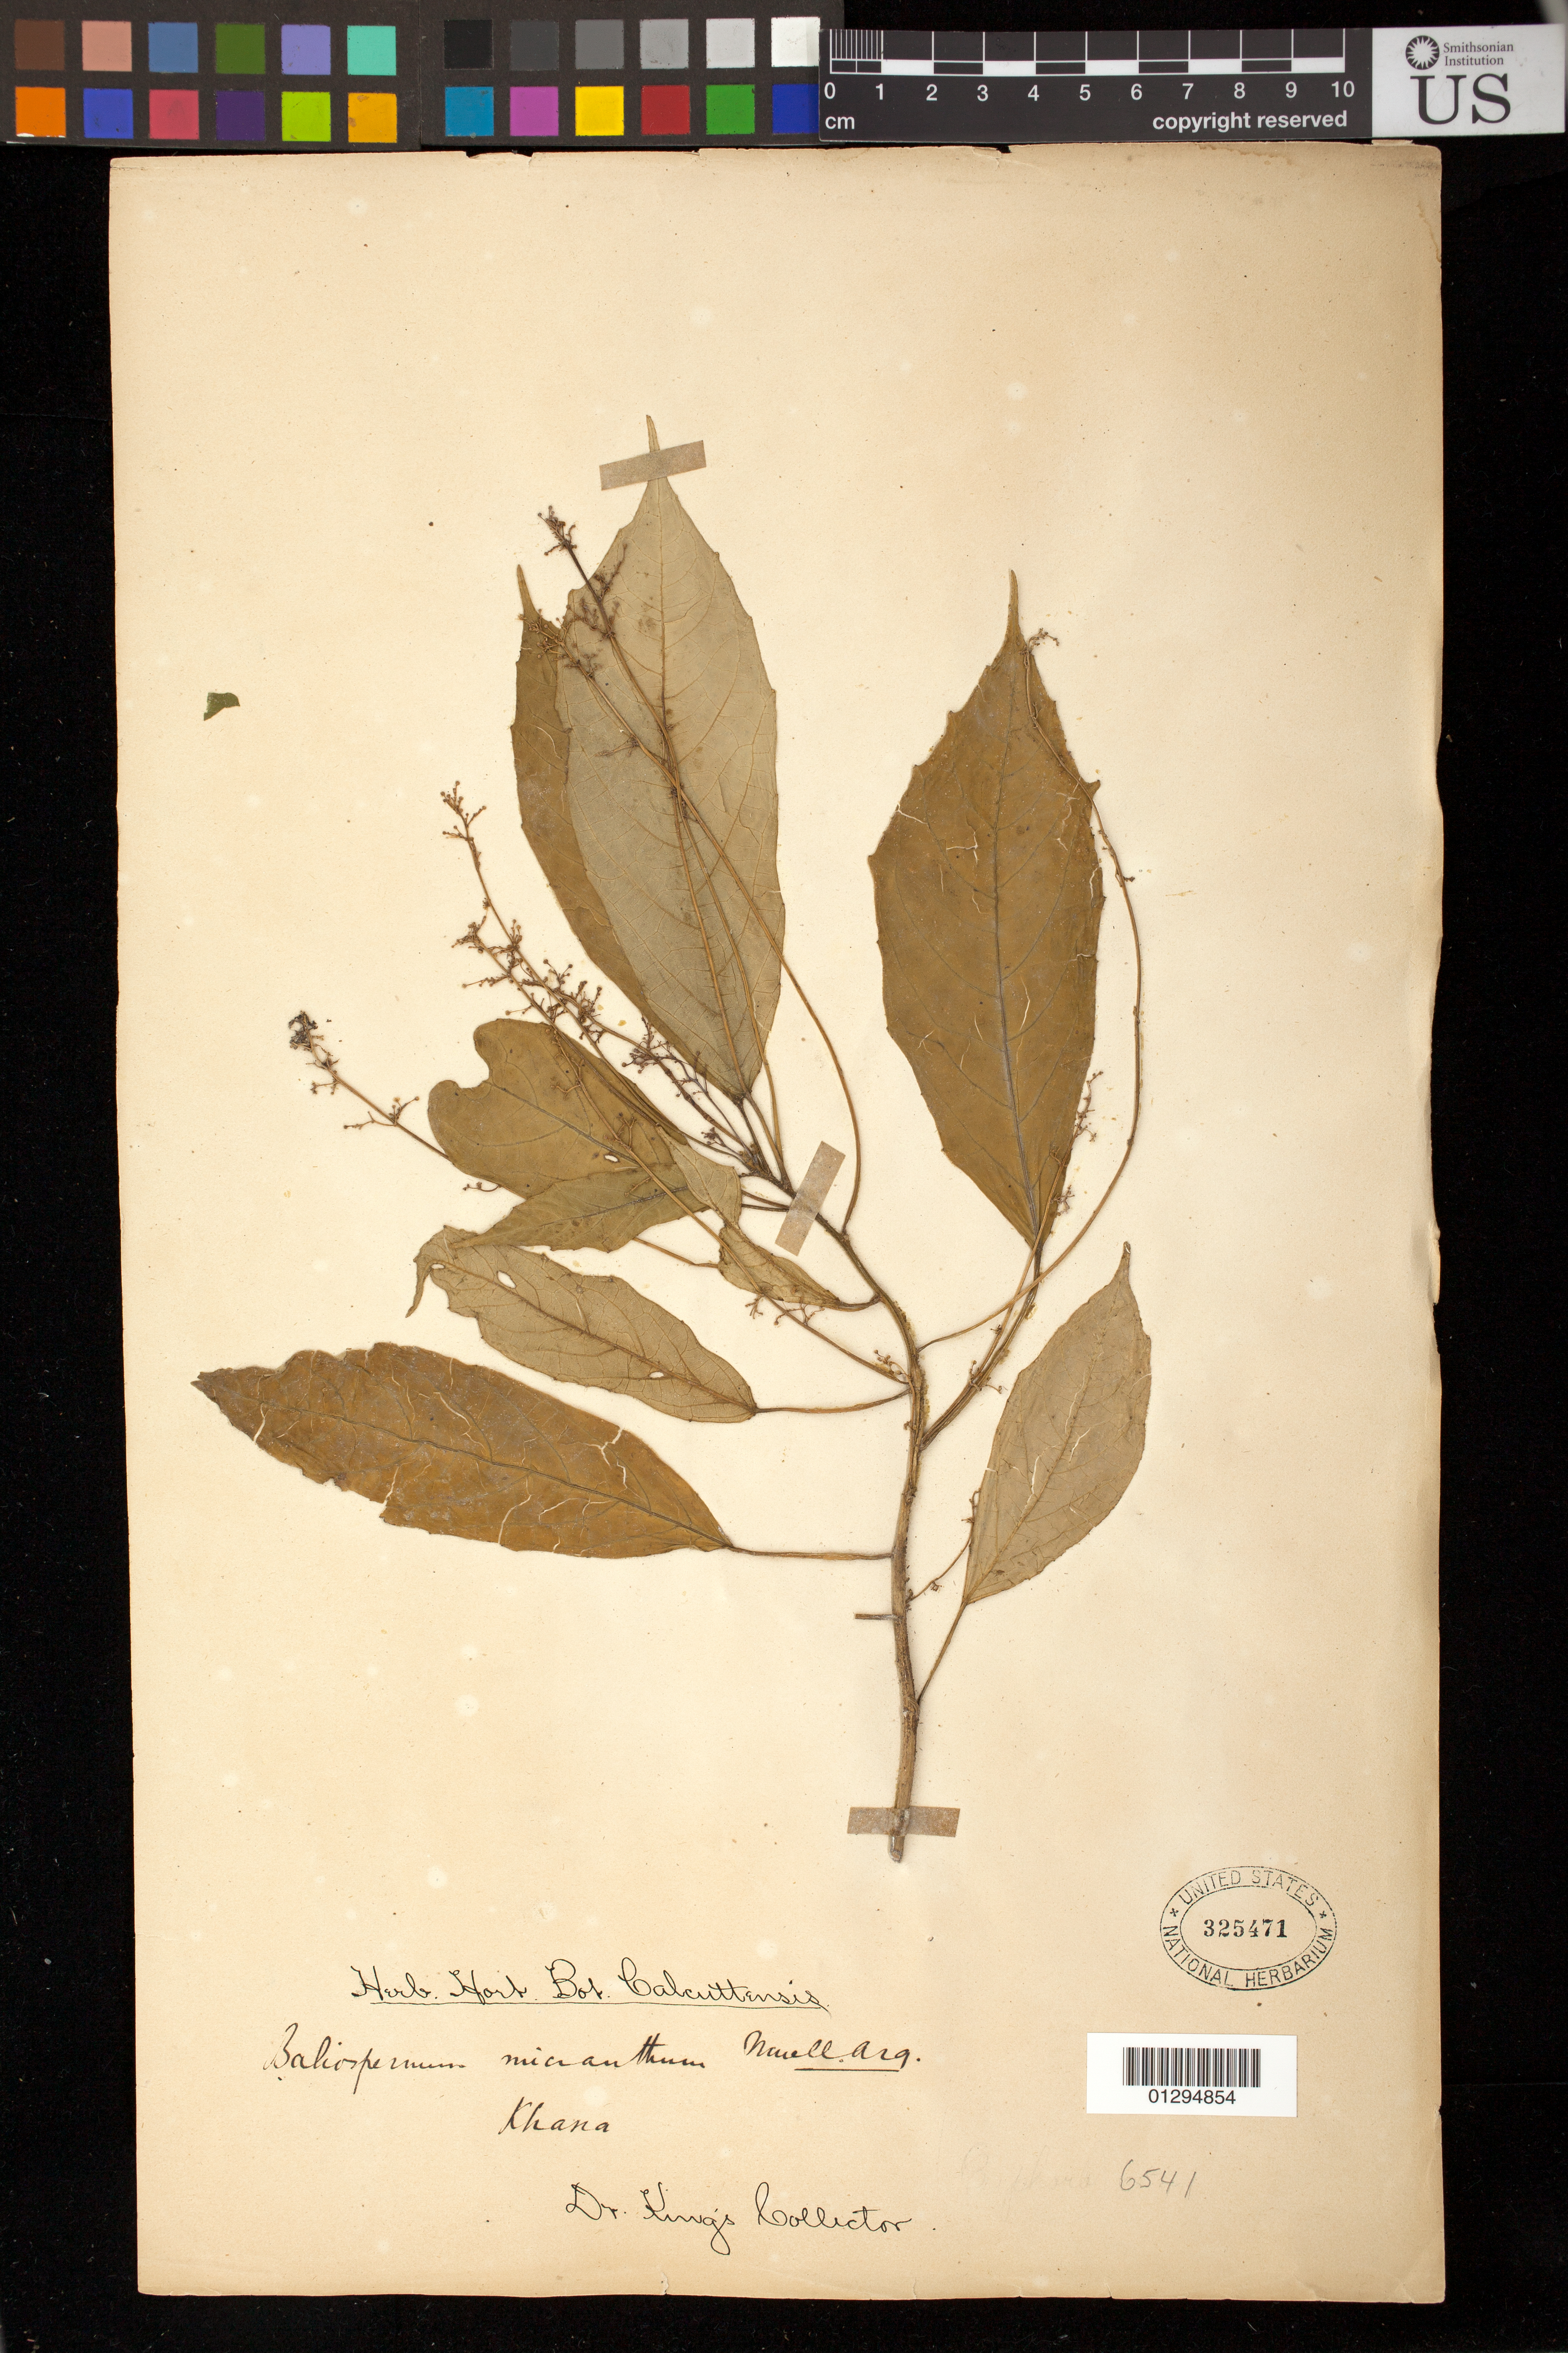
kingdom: Plantae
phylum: Tracheophyta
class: Magnoliopsida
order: Malpighiales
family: Euphorbiaceae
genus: Baliospermum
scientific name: Baliospermum calycinum var. micranthum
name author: (Müll. Arg.) Chakrabarty & N.P. Balakr.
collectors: Dr. King's collector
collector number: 6541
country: India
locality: Khana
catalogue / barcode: US 325471